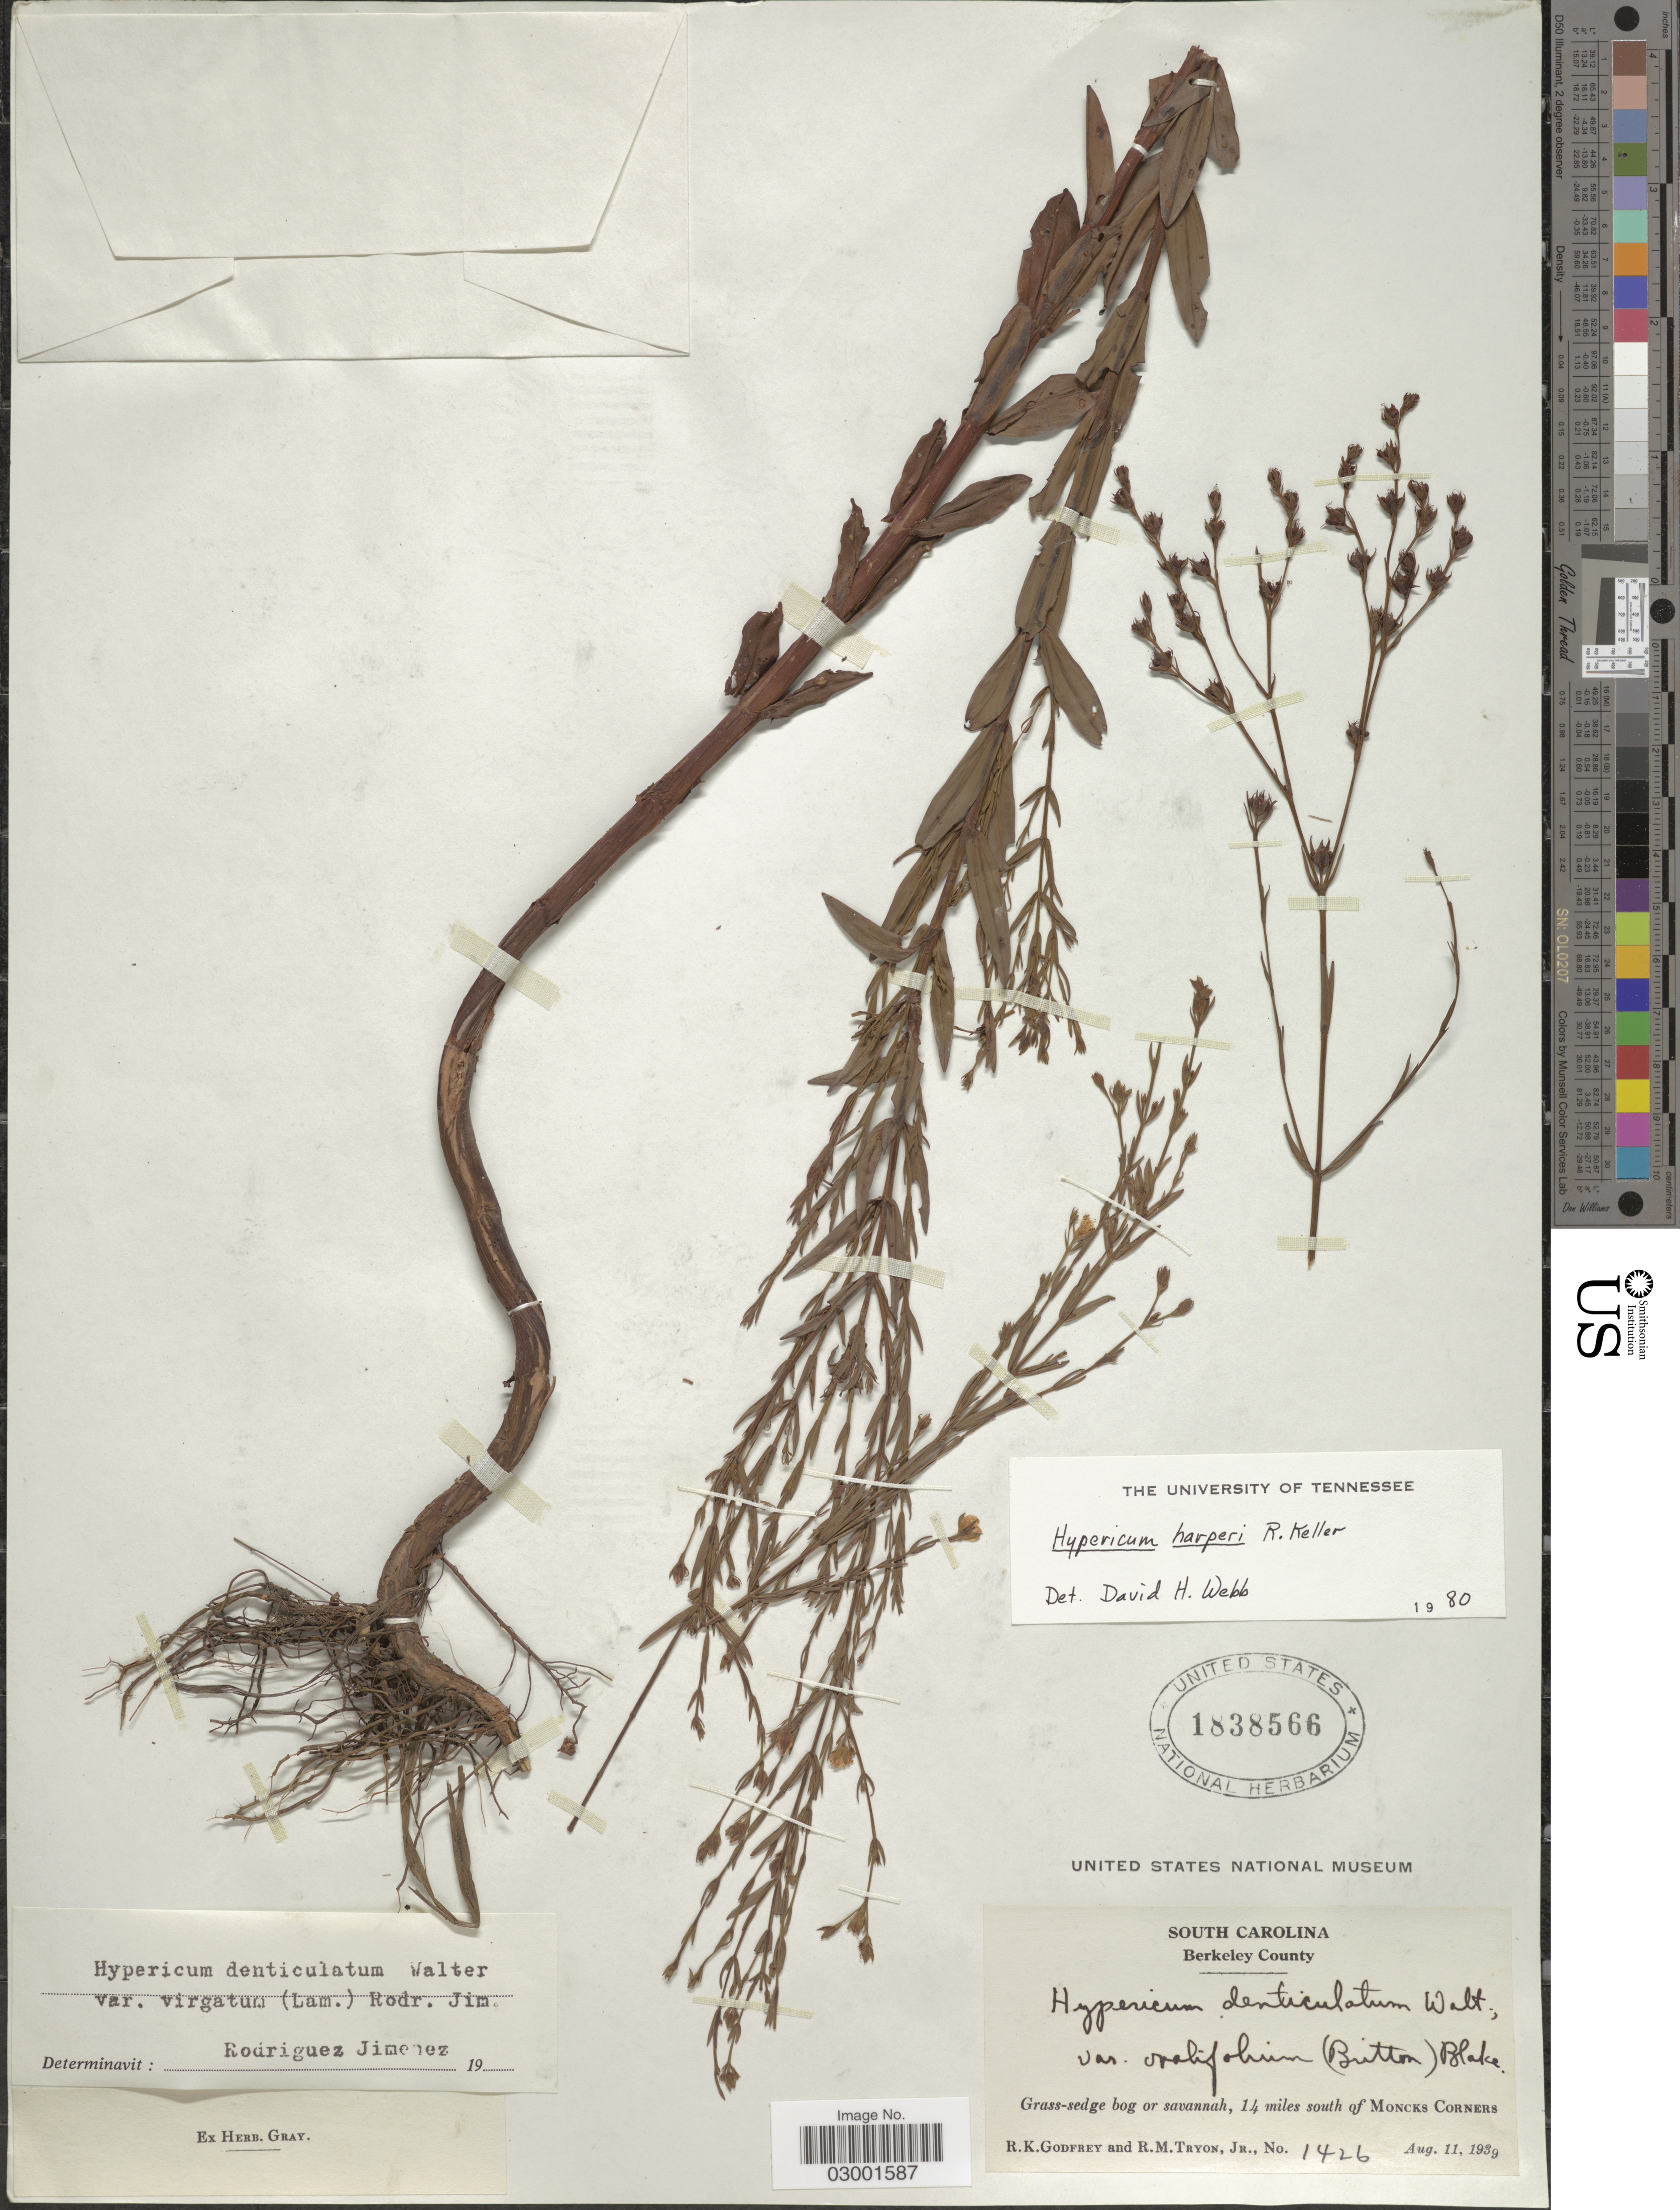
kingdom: Plantae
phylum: Tracheophyta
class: Magnoliopsida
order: Malpighiales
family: Hypericaceae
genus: Hypericum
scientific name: Hypericum harperi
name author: R. Keller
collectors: R. K. Godfrey & R. Tryon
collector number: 1426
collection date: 1939-08-11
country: United States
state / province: South Carolina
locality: Berkeley County, 14 miles south of Moncks Corners.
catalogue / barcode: US 1838566